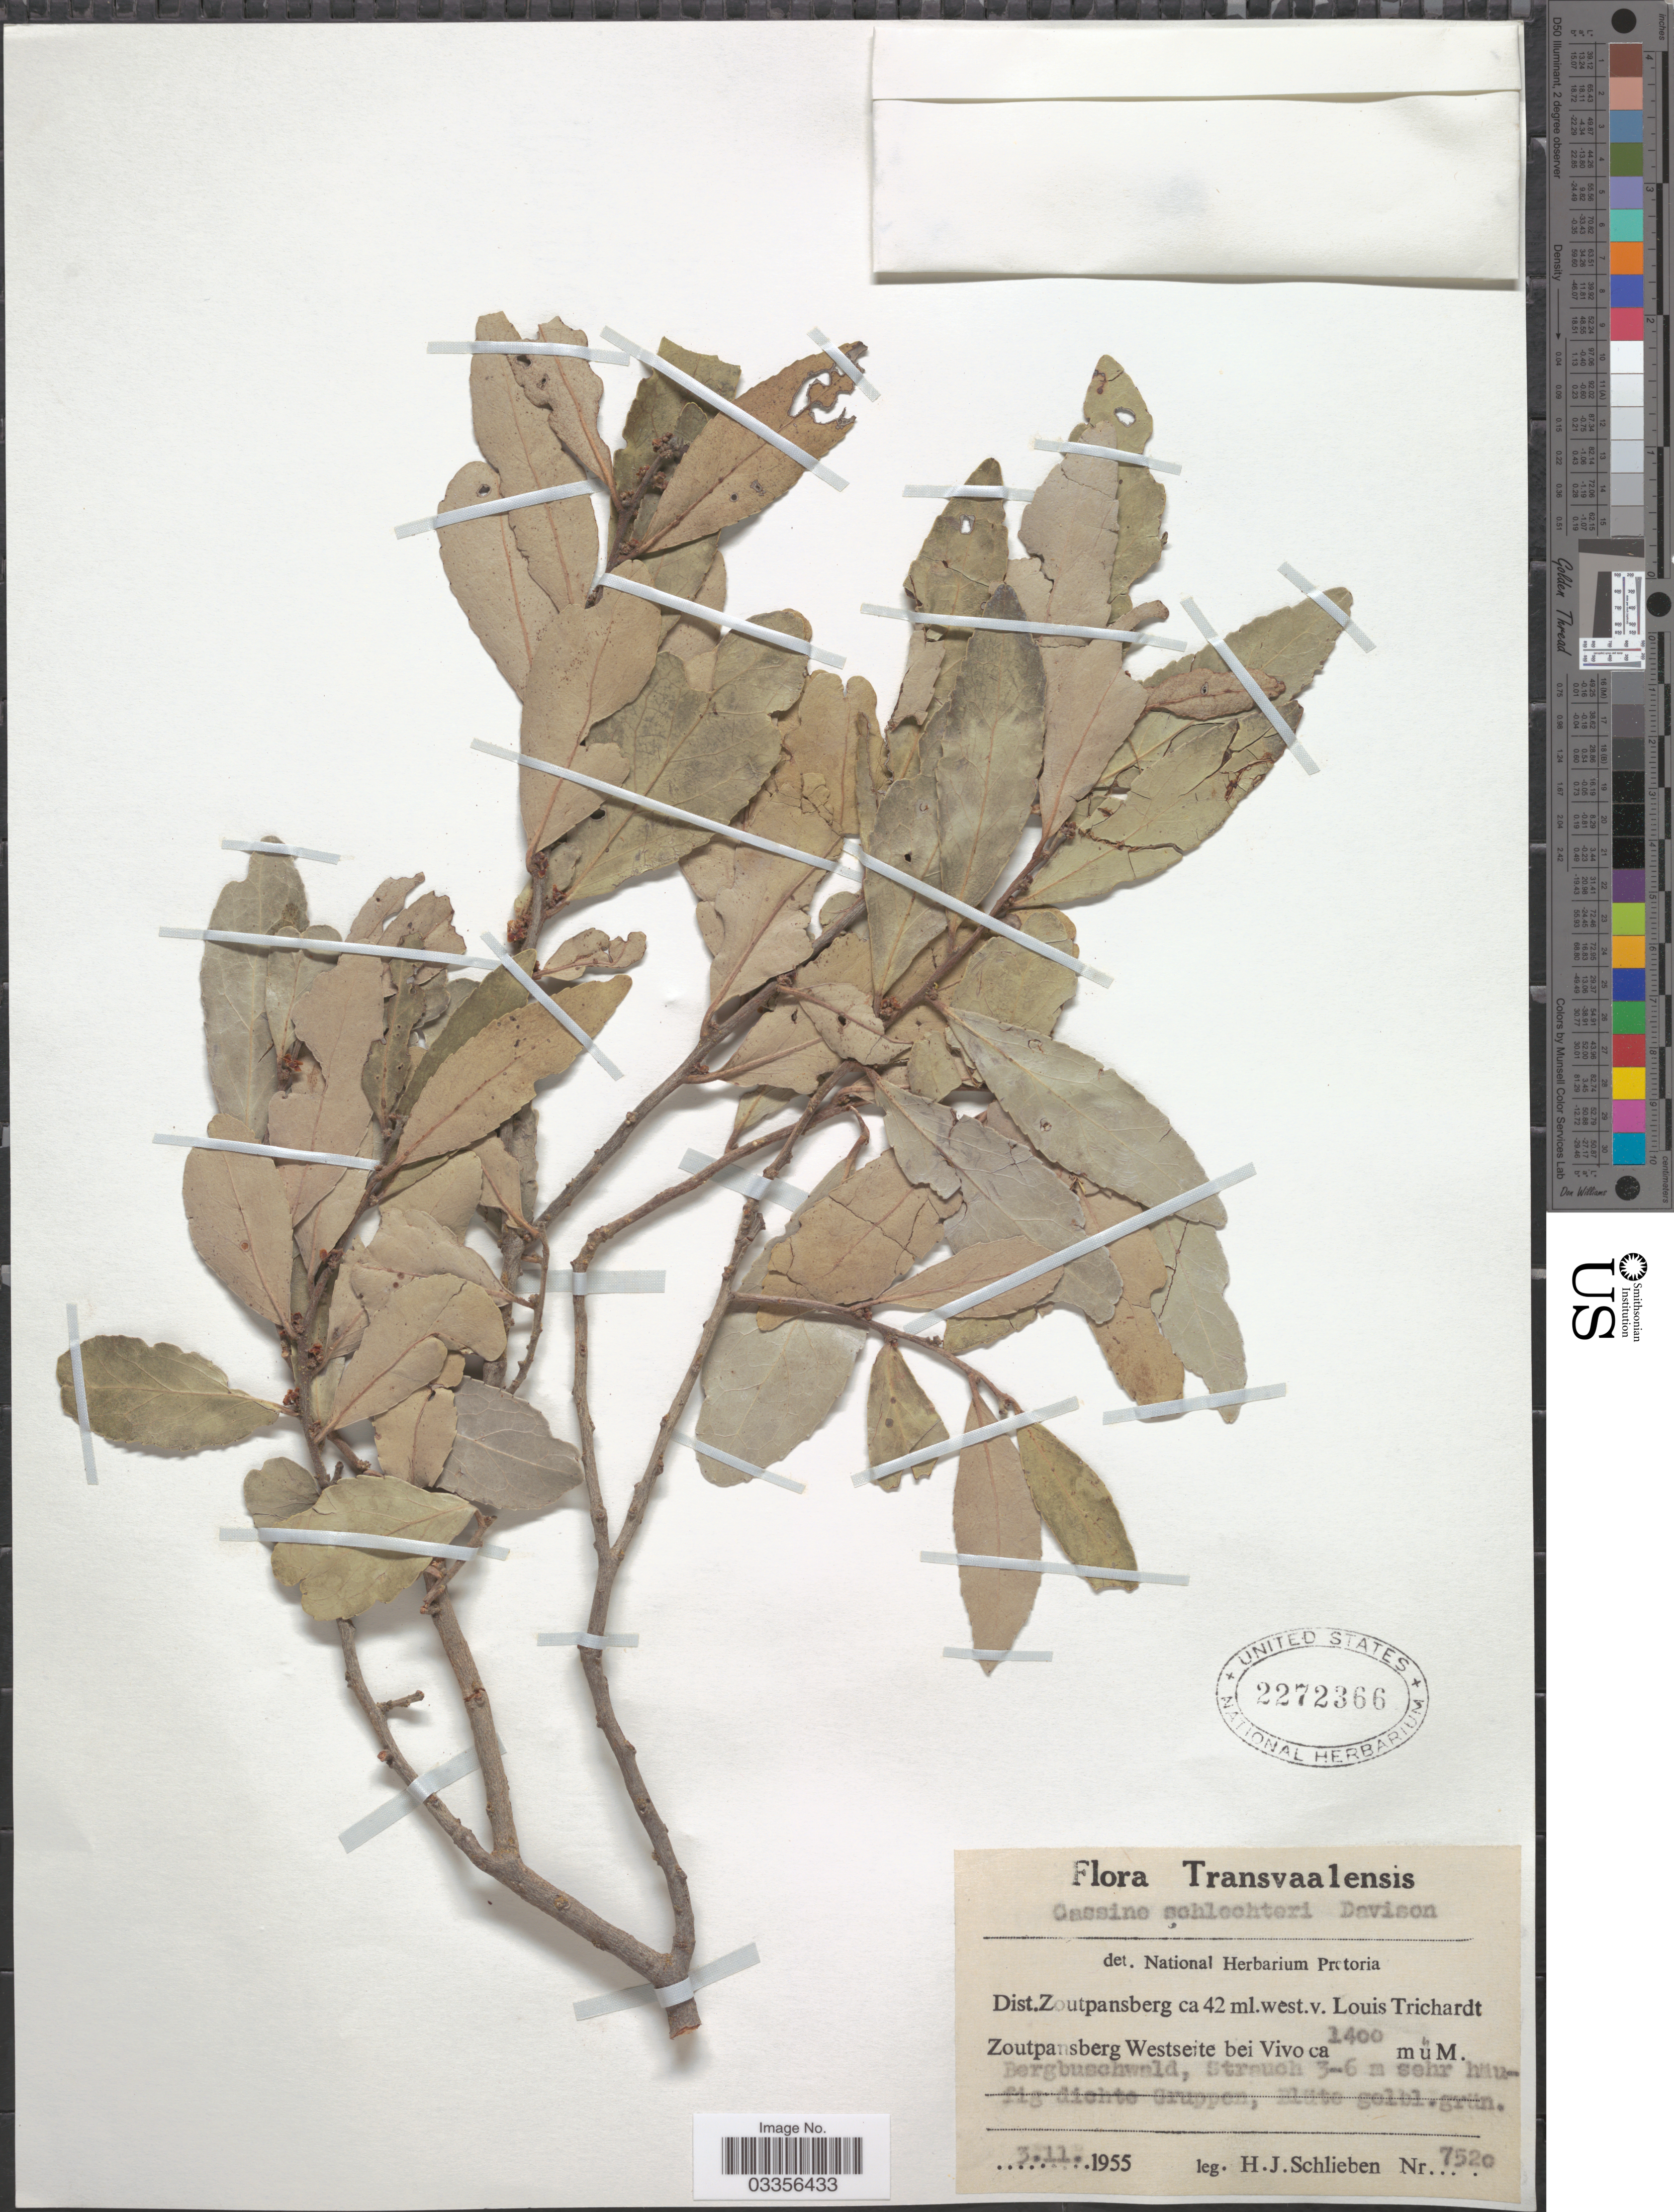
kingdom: Plantae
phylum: Tracheophyta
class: Magnoliopsida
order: Celastrales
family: Celastraceae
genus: Cassine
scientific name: Cassine schlechteri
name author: (Loes.) Davison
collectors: H. J. Schlieben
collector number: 7520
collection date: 1955-11-03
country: South Africa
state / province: Limpopo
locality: Transvaalensis. Zoutpansberg ca 42 ml. west. v. Louis Trichardt Zoutpansberg Westeite bei Vivo.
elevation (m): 1400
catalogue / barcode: US 2272366